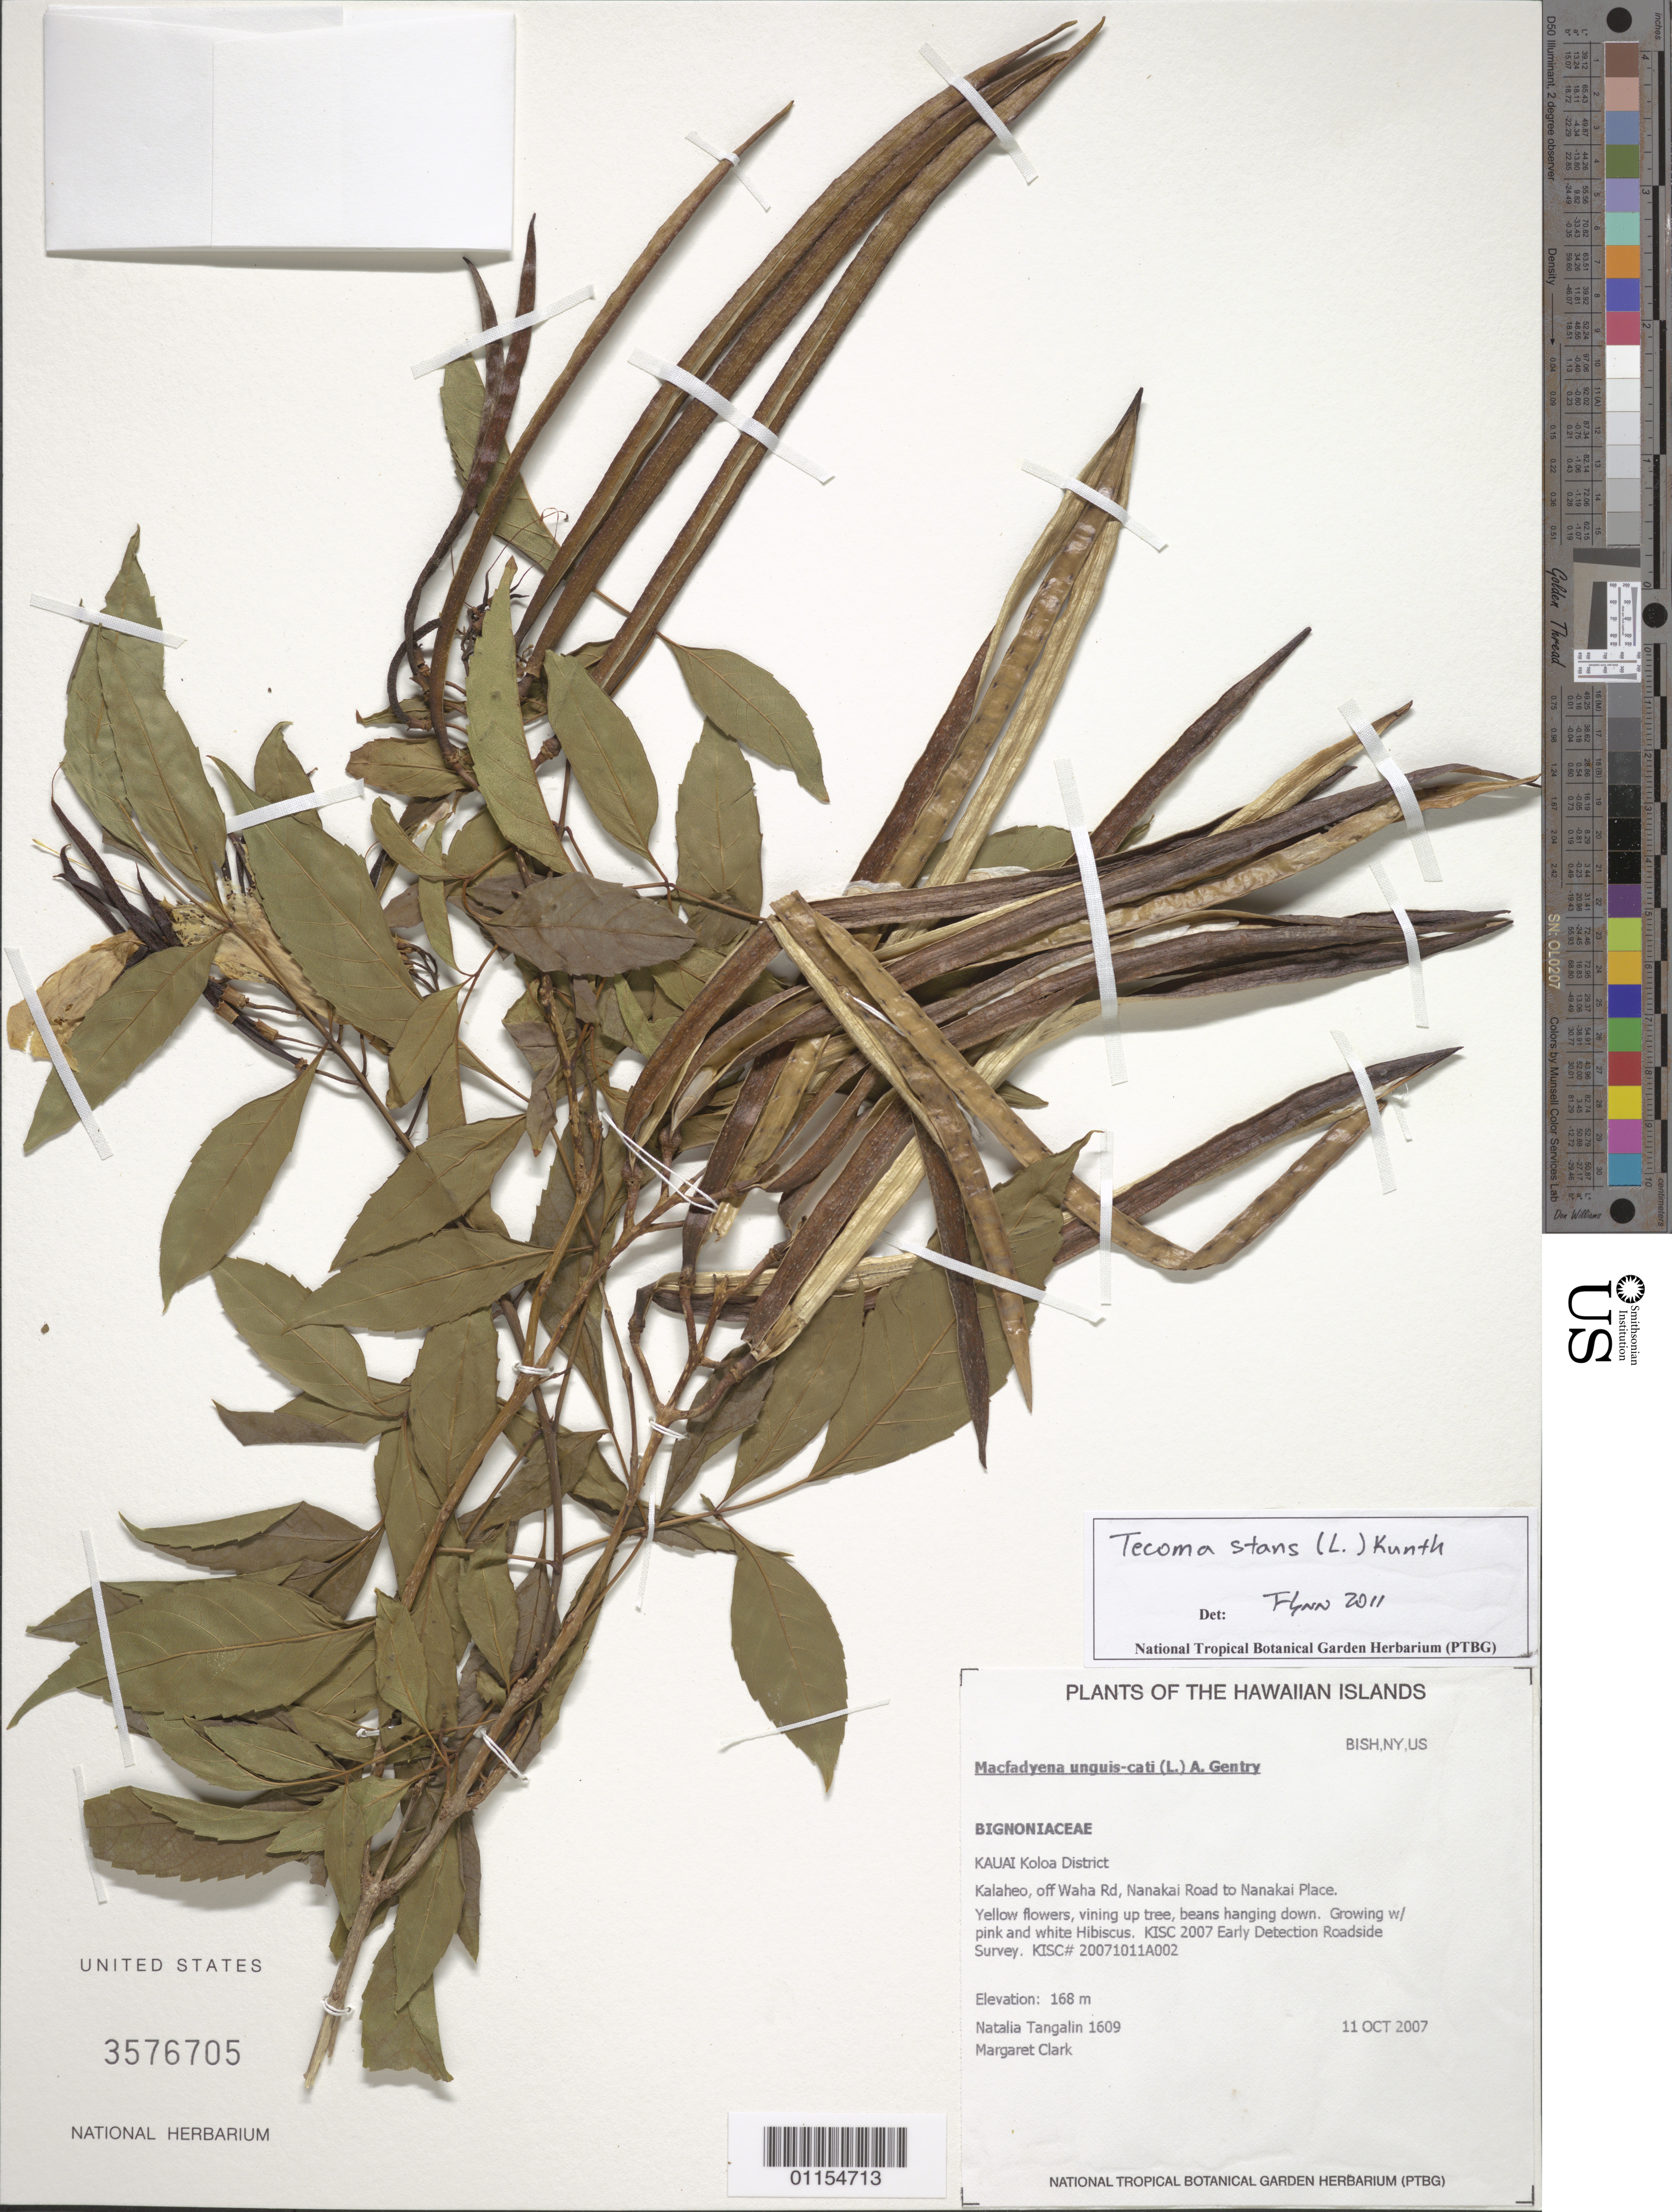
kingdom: Plantae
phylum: Tracheophyta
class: Magnoliopsida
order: Lamiales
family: Bignoniaceae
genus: Tecoma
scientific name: Tecoma stans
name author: (L.) Juss. ex Kunth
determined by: Flynn, T. W.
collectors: N. Tangalin & M. Clark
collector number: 1609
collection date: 2007-10-11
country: United States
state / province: Hawaii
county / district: Kauai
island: Kaua'i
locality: Koloa District, Kalaheo, off Waha Rd., Nanakai road to Nanakai Place.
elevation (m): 168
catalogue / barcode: US 3576705